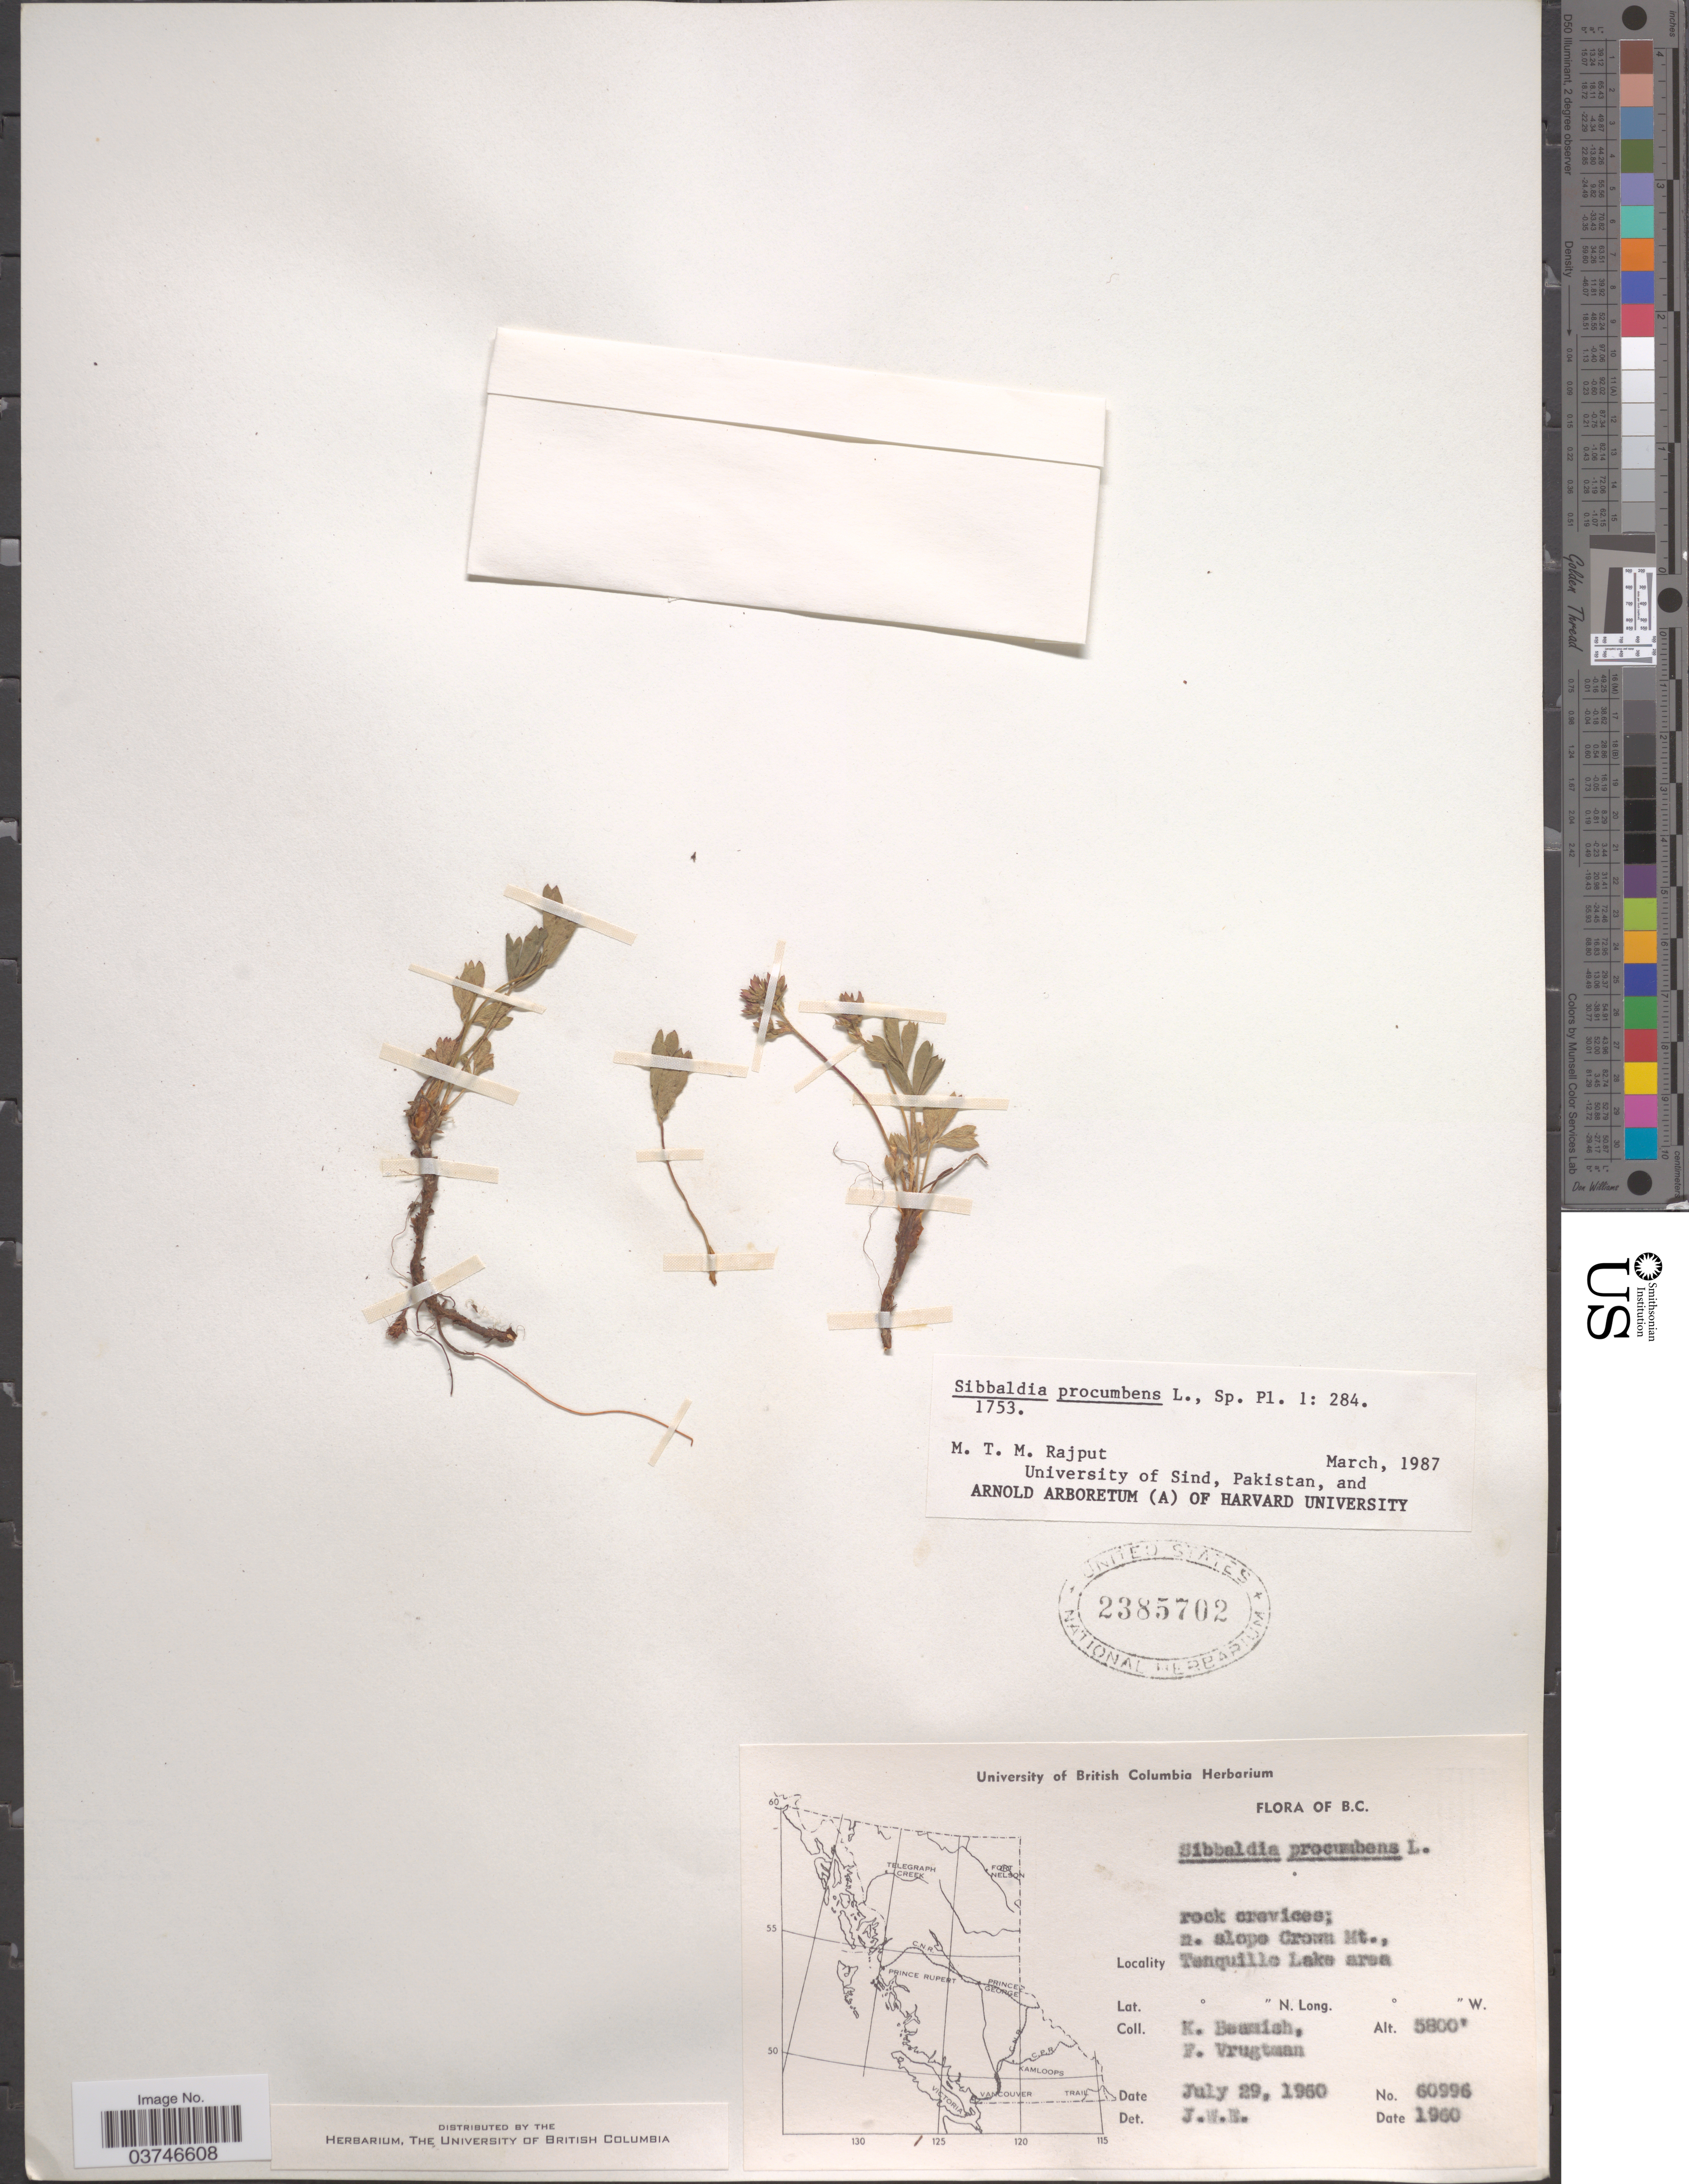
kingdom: Plantae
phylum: Tracheophyta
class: Magnoliopsida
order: Rosales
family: Rosaceae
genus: Sibbaldia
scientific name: Sibbaldia procumbens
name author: L.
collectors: K. Beamish & F. Vrugtman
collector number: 60996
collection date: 1950-07-29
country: Canada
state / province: British Columbia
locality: N. slope Crown Mt., Tanquille Lake area.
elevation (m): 1768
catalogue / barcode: US 2385702